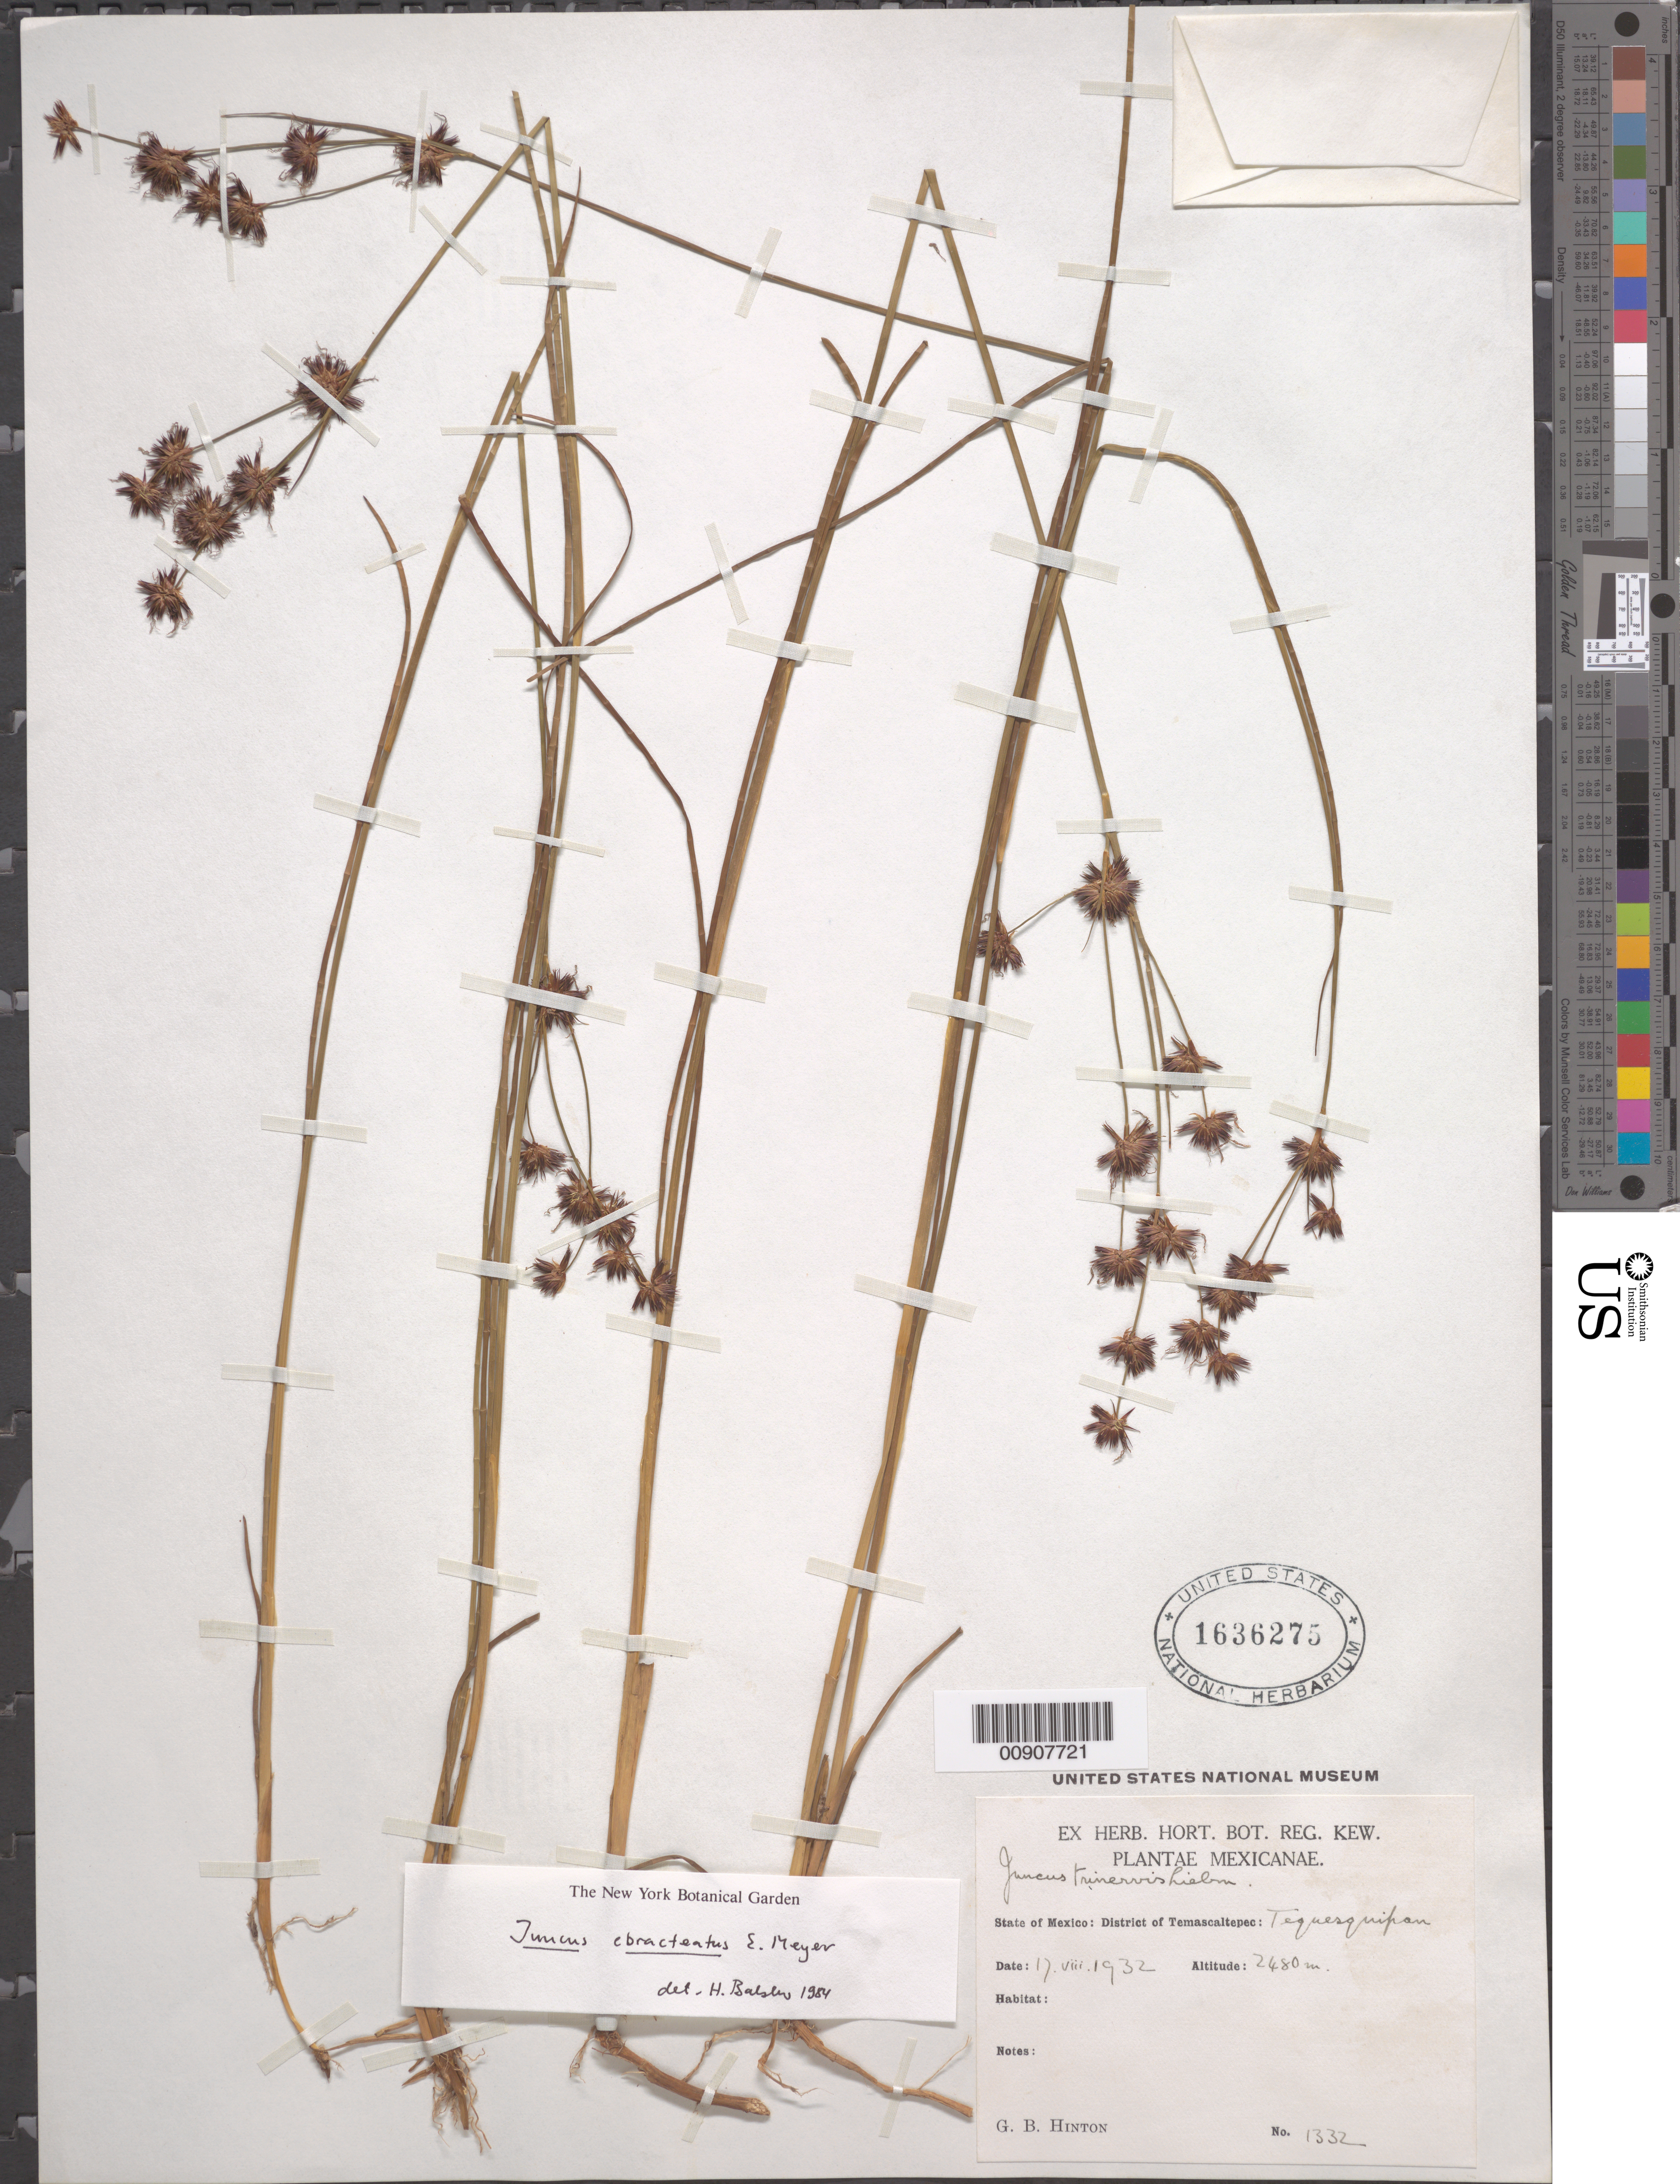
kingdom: Plantae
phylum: Tracheophyta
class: Liliopsida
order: Poales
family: Juncaceae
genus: Juncus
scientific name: Juncus ebracteatus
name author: E. Mey.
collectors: G. B. Hinton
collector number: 1332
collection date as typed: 17 Aug 1932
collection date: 1932-08-17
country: Mexico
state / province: México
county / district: Temascaltepec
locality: State of Mexico: District of Temascaltepec: Tequesquipan.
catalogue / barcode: US 1636275